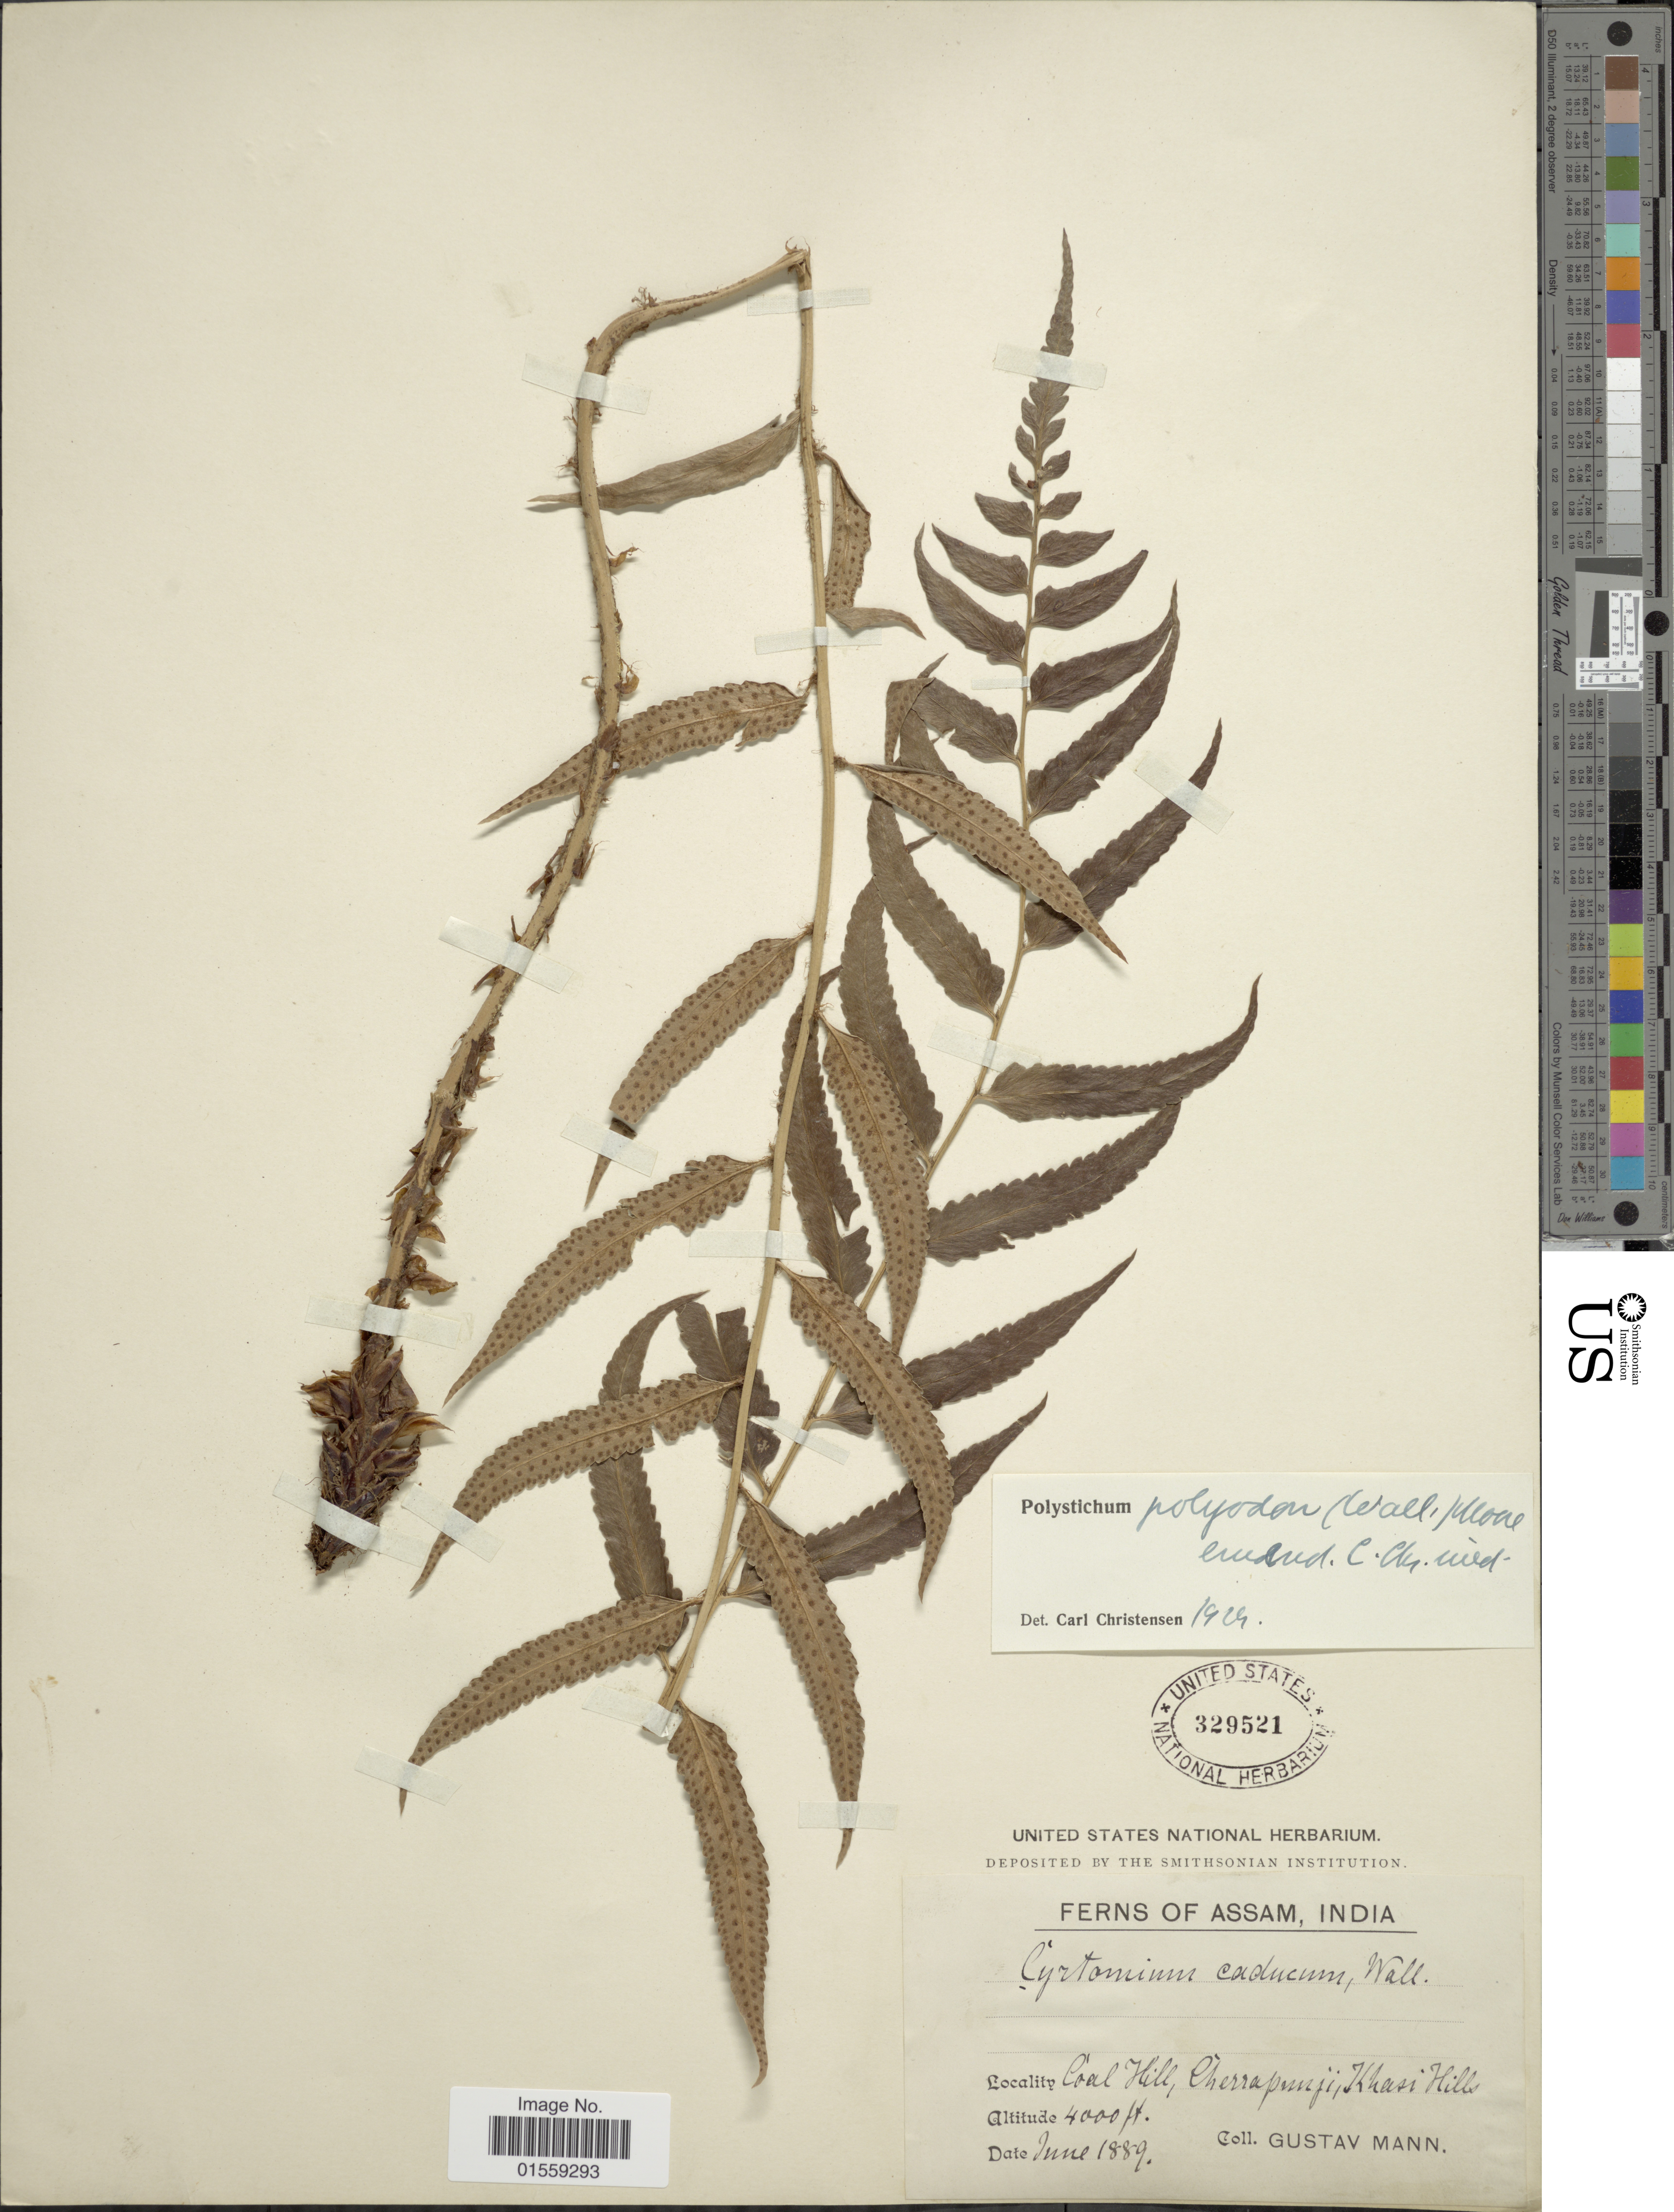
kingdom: Plantae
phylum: Tracheophyta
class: Polypodiopsida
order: Polypodiales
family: Dryopteridaceae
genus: Polystichum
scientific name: Polystichum polyodon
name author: Ching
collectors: G. Mann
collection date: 1889-06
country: India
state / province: Meghalaya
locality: Assam, India, Coal Hill, Cherrapunji, Khasi Hill.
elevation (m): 1219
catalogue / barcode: US 329521